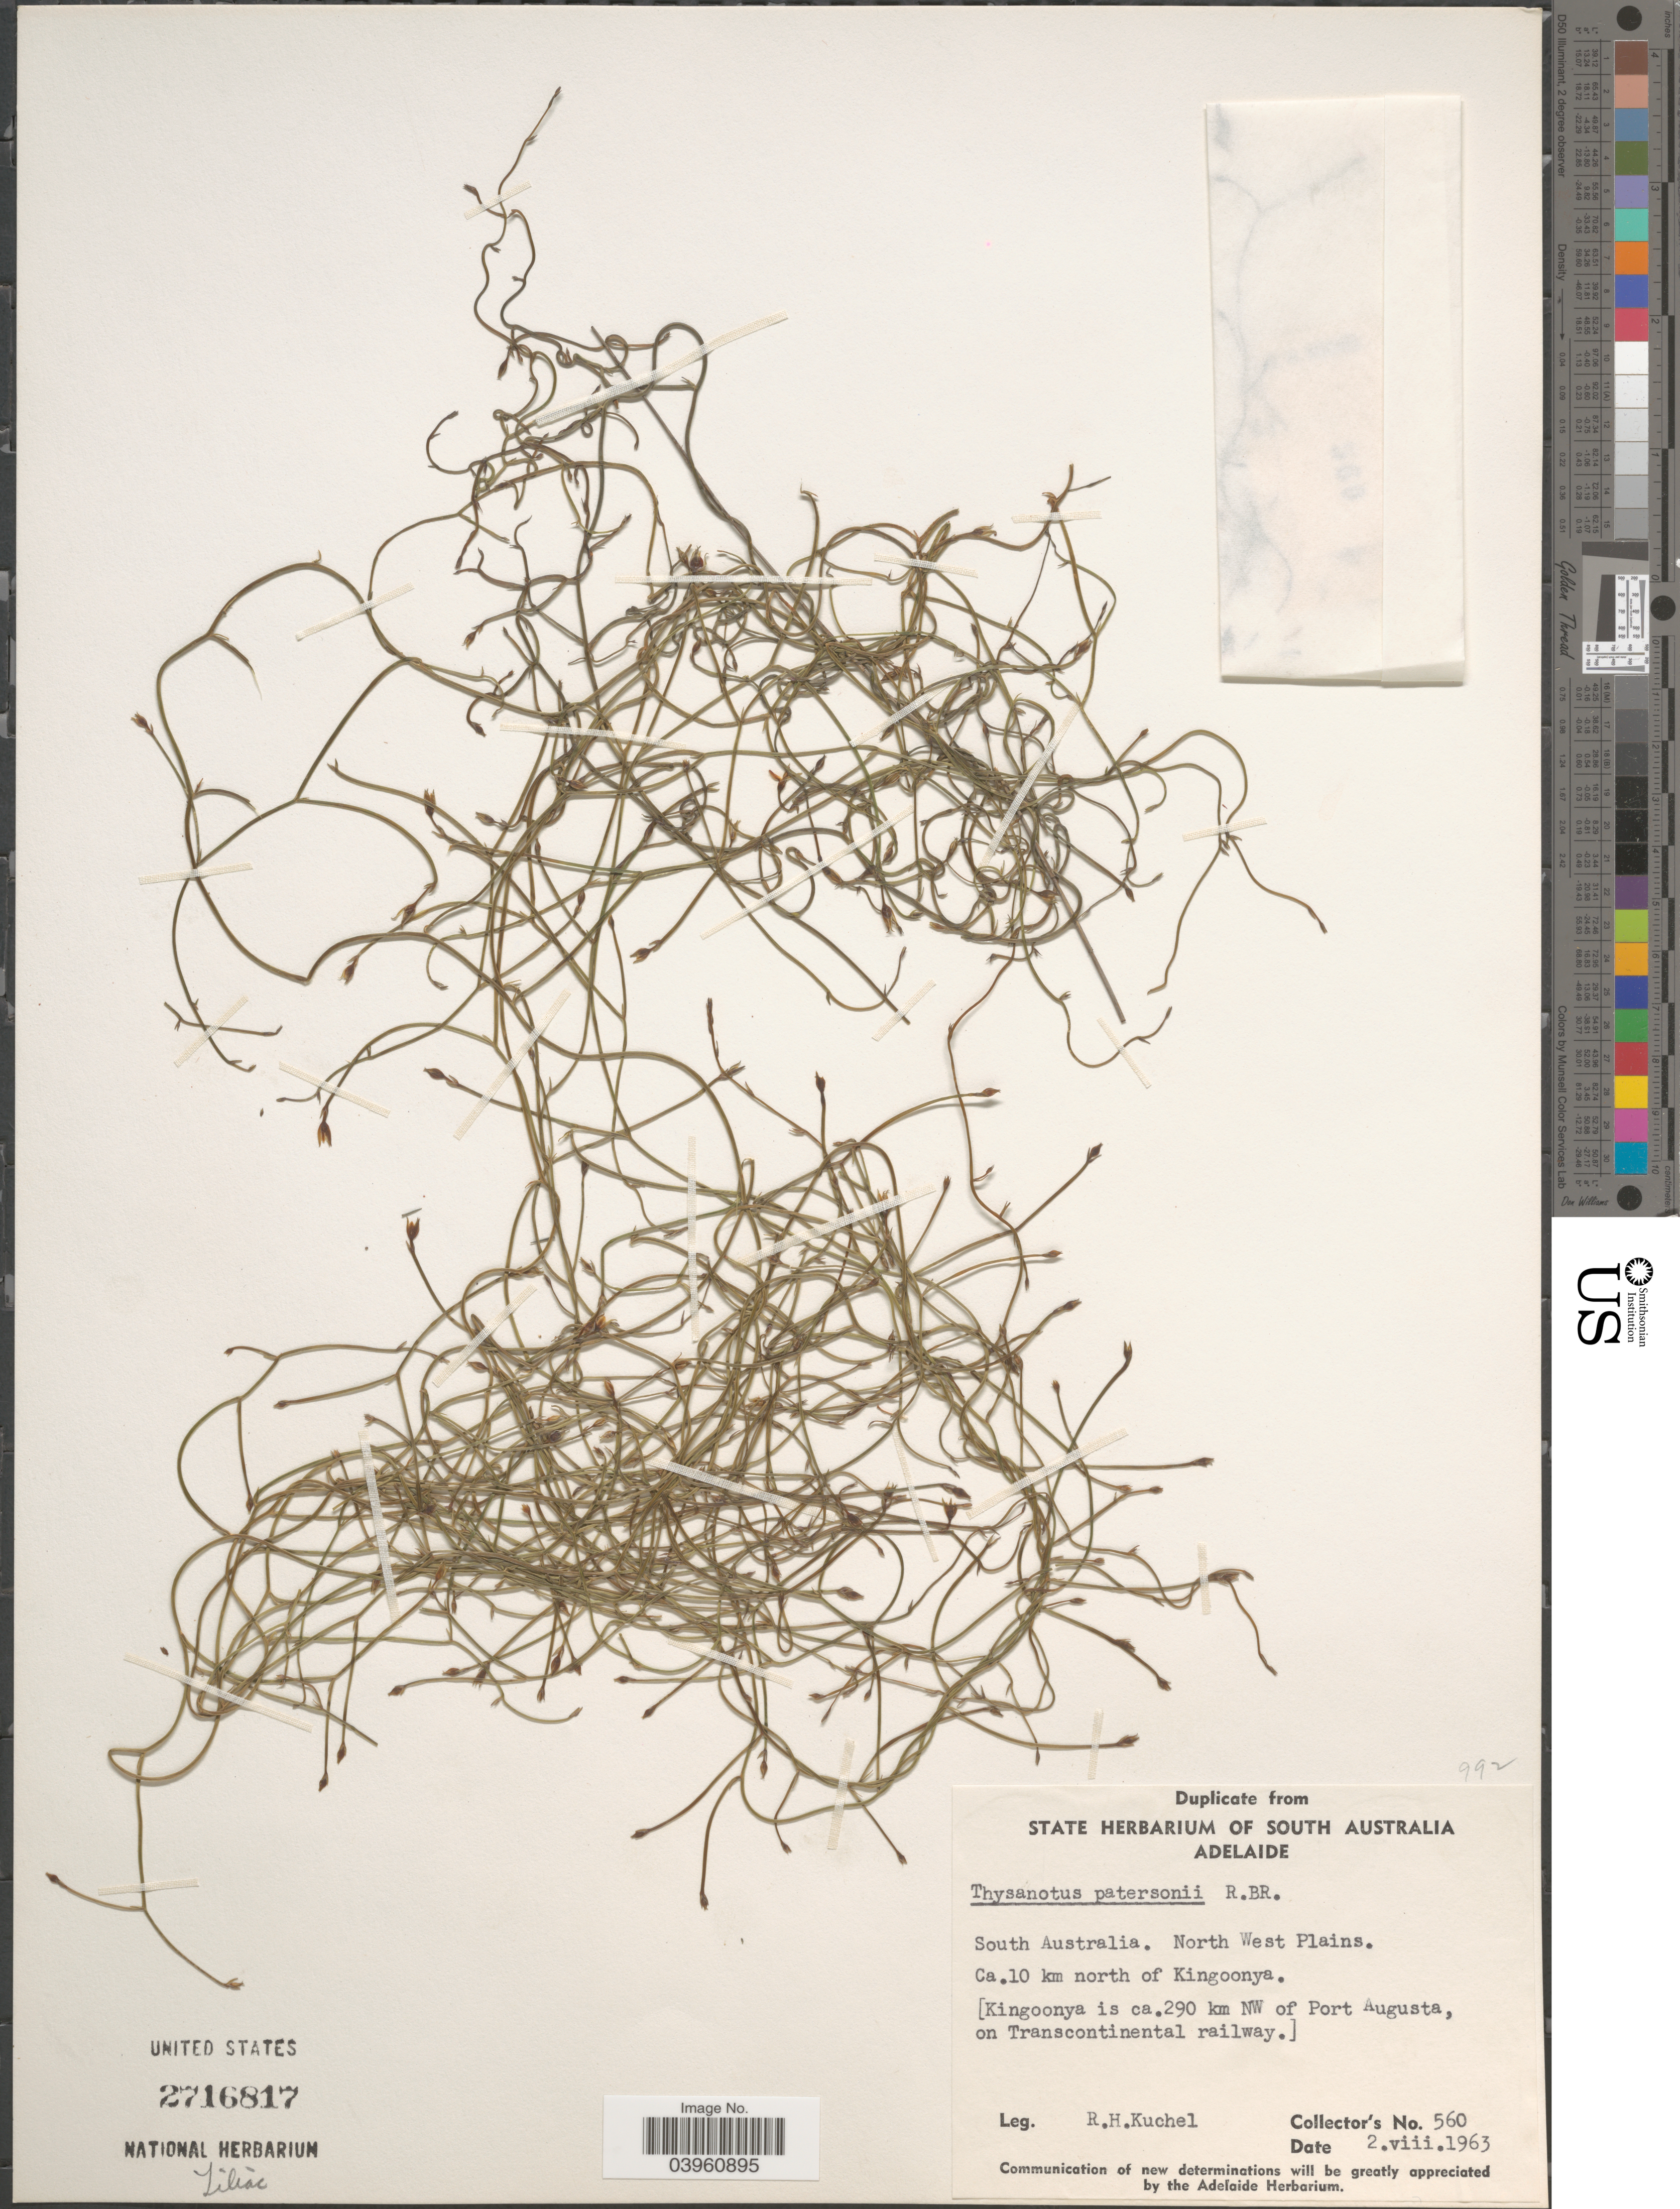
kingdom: Plantae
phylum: Tracheophyta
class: Liliopsida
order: Asparagales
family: Asparagaceae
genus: Thysanotus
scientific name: Thysanotus patersonii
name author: R. Br.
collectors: R. Kuchel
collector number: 560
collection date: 1963-08-02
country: Australia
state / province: South Australia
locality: North West Plains. Ca. 10 km north of Kingoonya. [Kingoonya is ca. 290 km NW of Port Augusta, on Transcontinental railway].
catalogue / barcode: US 2716817